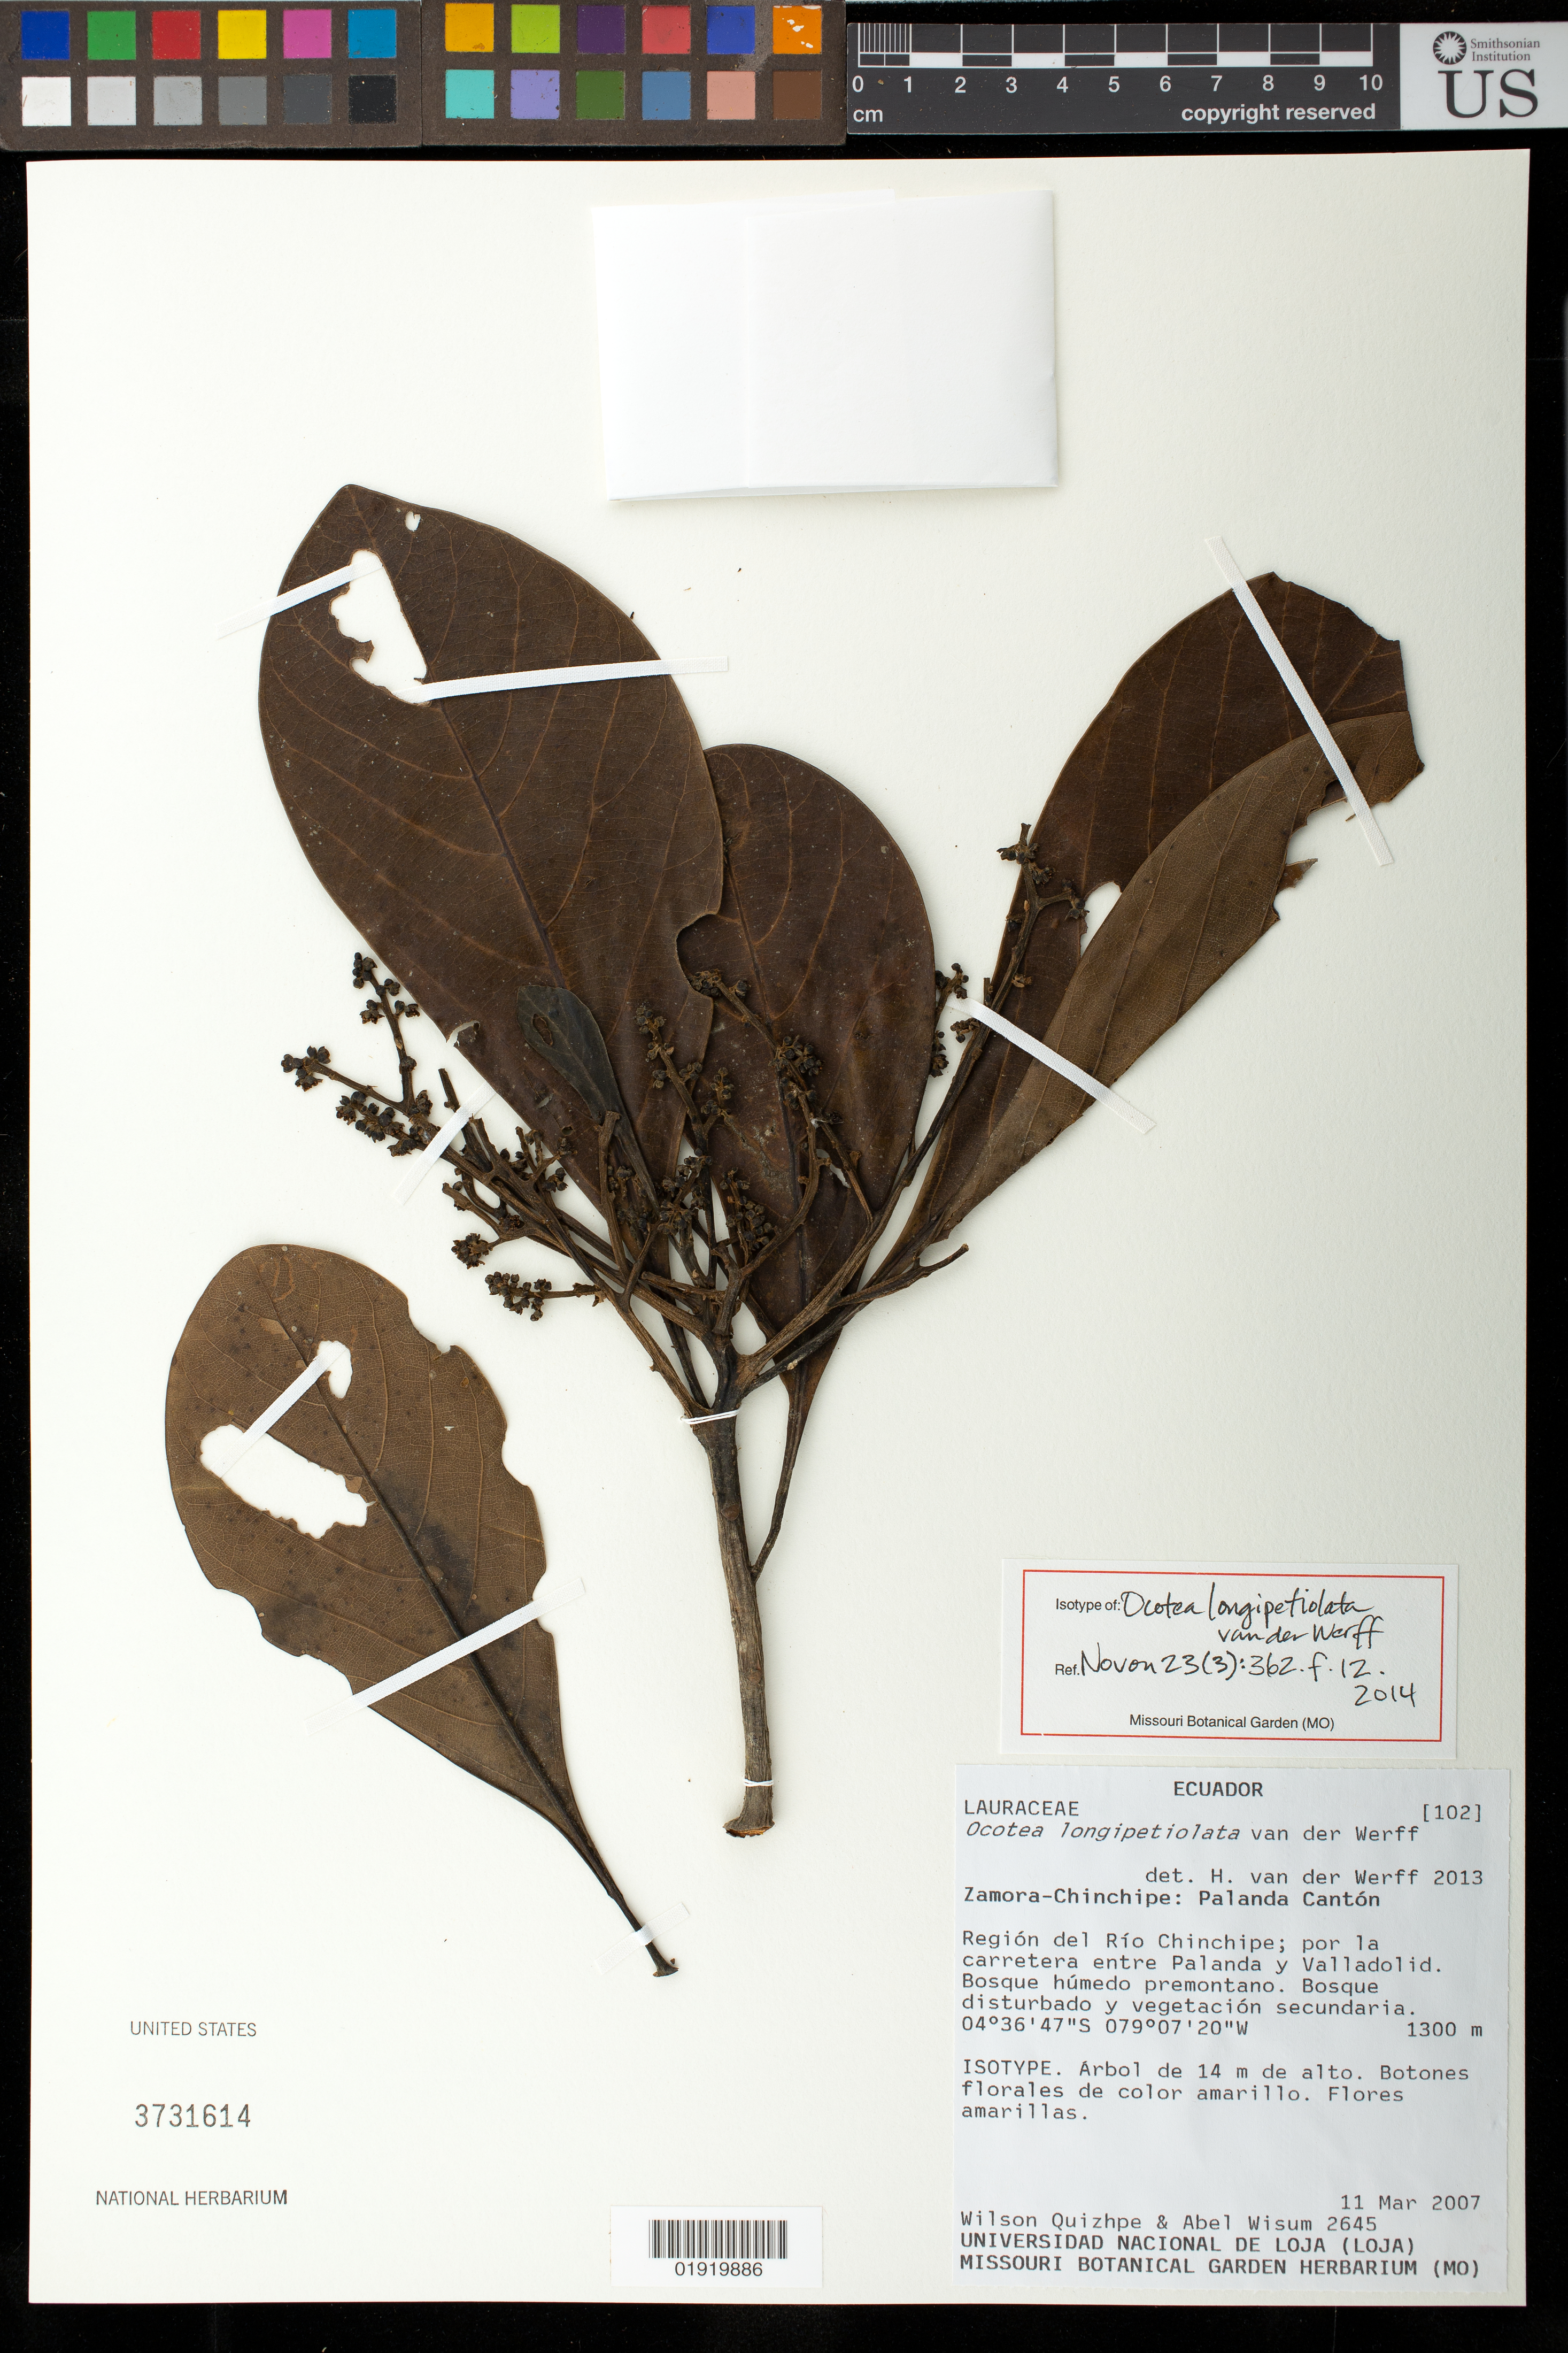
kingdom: Plantae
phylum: Tracheophyta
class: Magnoliopsida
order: Laurales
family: Lauraceae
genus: Ocotea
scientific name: Ocotea longipetiolata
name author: van der Werff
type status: Isotype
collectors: W. Quizhpe & A. Wisum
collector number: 2645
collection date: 2007-03-11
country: Ecuador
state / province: Zamora-Chinchipe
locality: Zamora-Chinchipe: Palanda Cantón. Region del Rio Chinchipe; por la carretera entre Palanda y Valladolid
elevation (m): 1300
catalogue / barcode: US 3731614